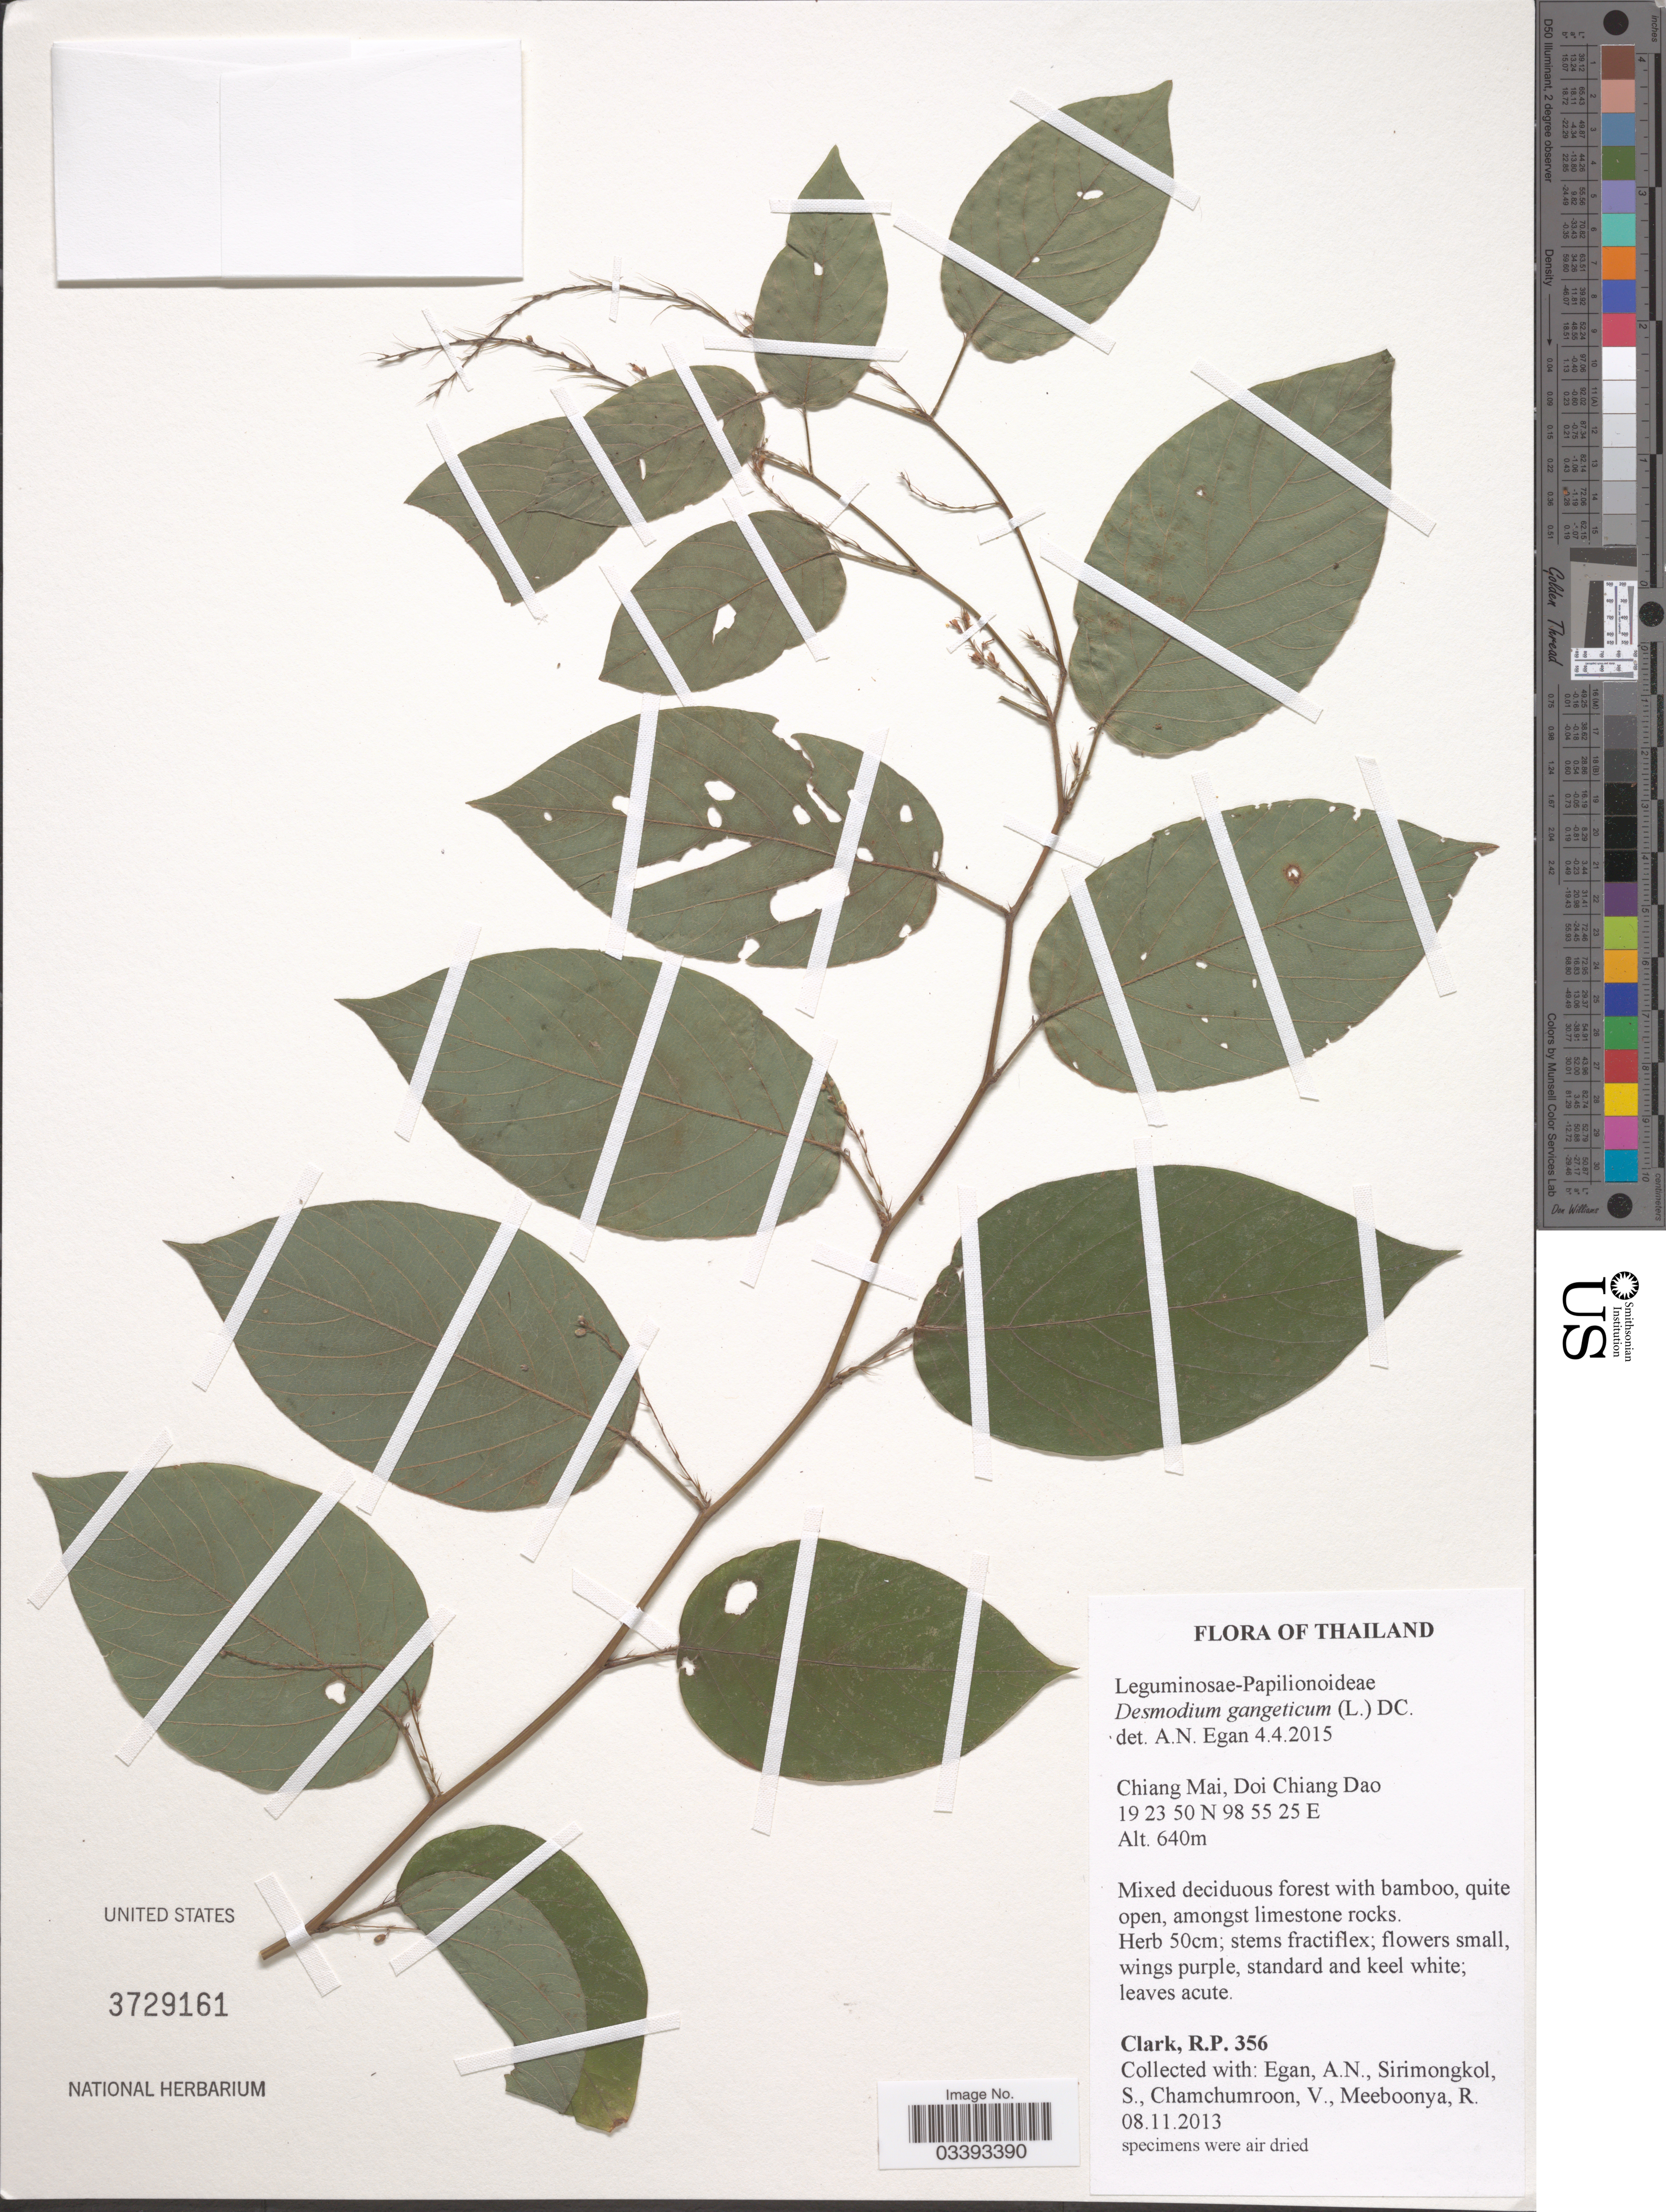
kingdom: Plantae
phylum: Tracheophyta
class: Magnoliopsida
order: Fabales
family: Fabaceae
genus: Pleurolobus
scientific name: Pleurolobus gangeticus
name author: (L.) J. St.-Hil. ex H. Ohashi & K. Ohashi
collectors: R. P. Clark, A. N. Egan, S. Sirimongkol, V. Chamchumroon & R. Meeboonya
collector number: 356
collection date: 2013-11-08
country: Thailand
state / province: Chiang Mai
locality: Doi Chiang Dao.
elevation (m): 640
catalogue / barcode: US 3729161